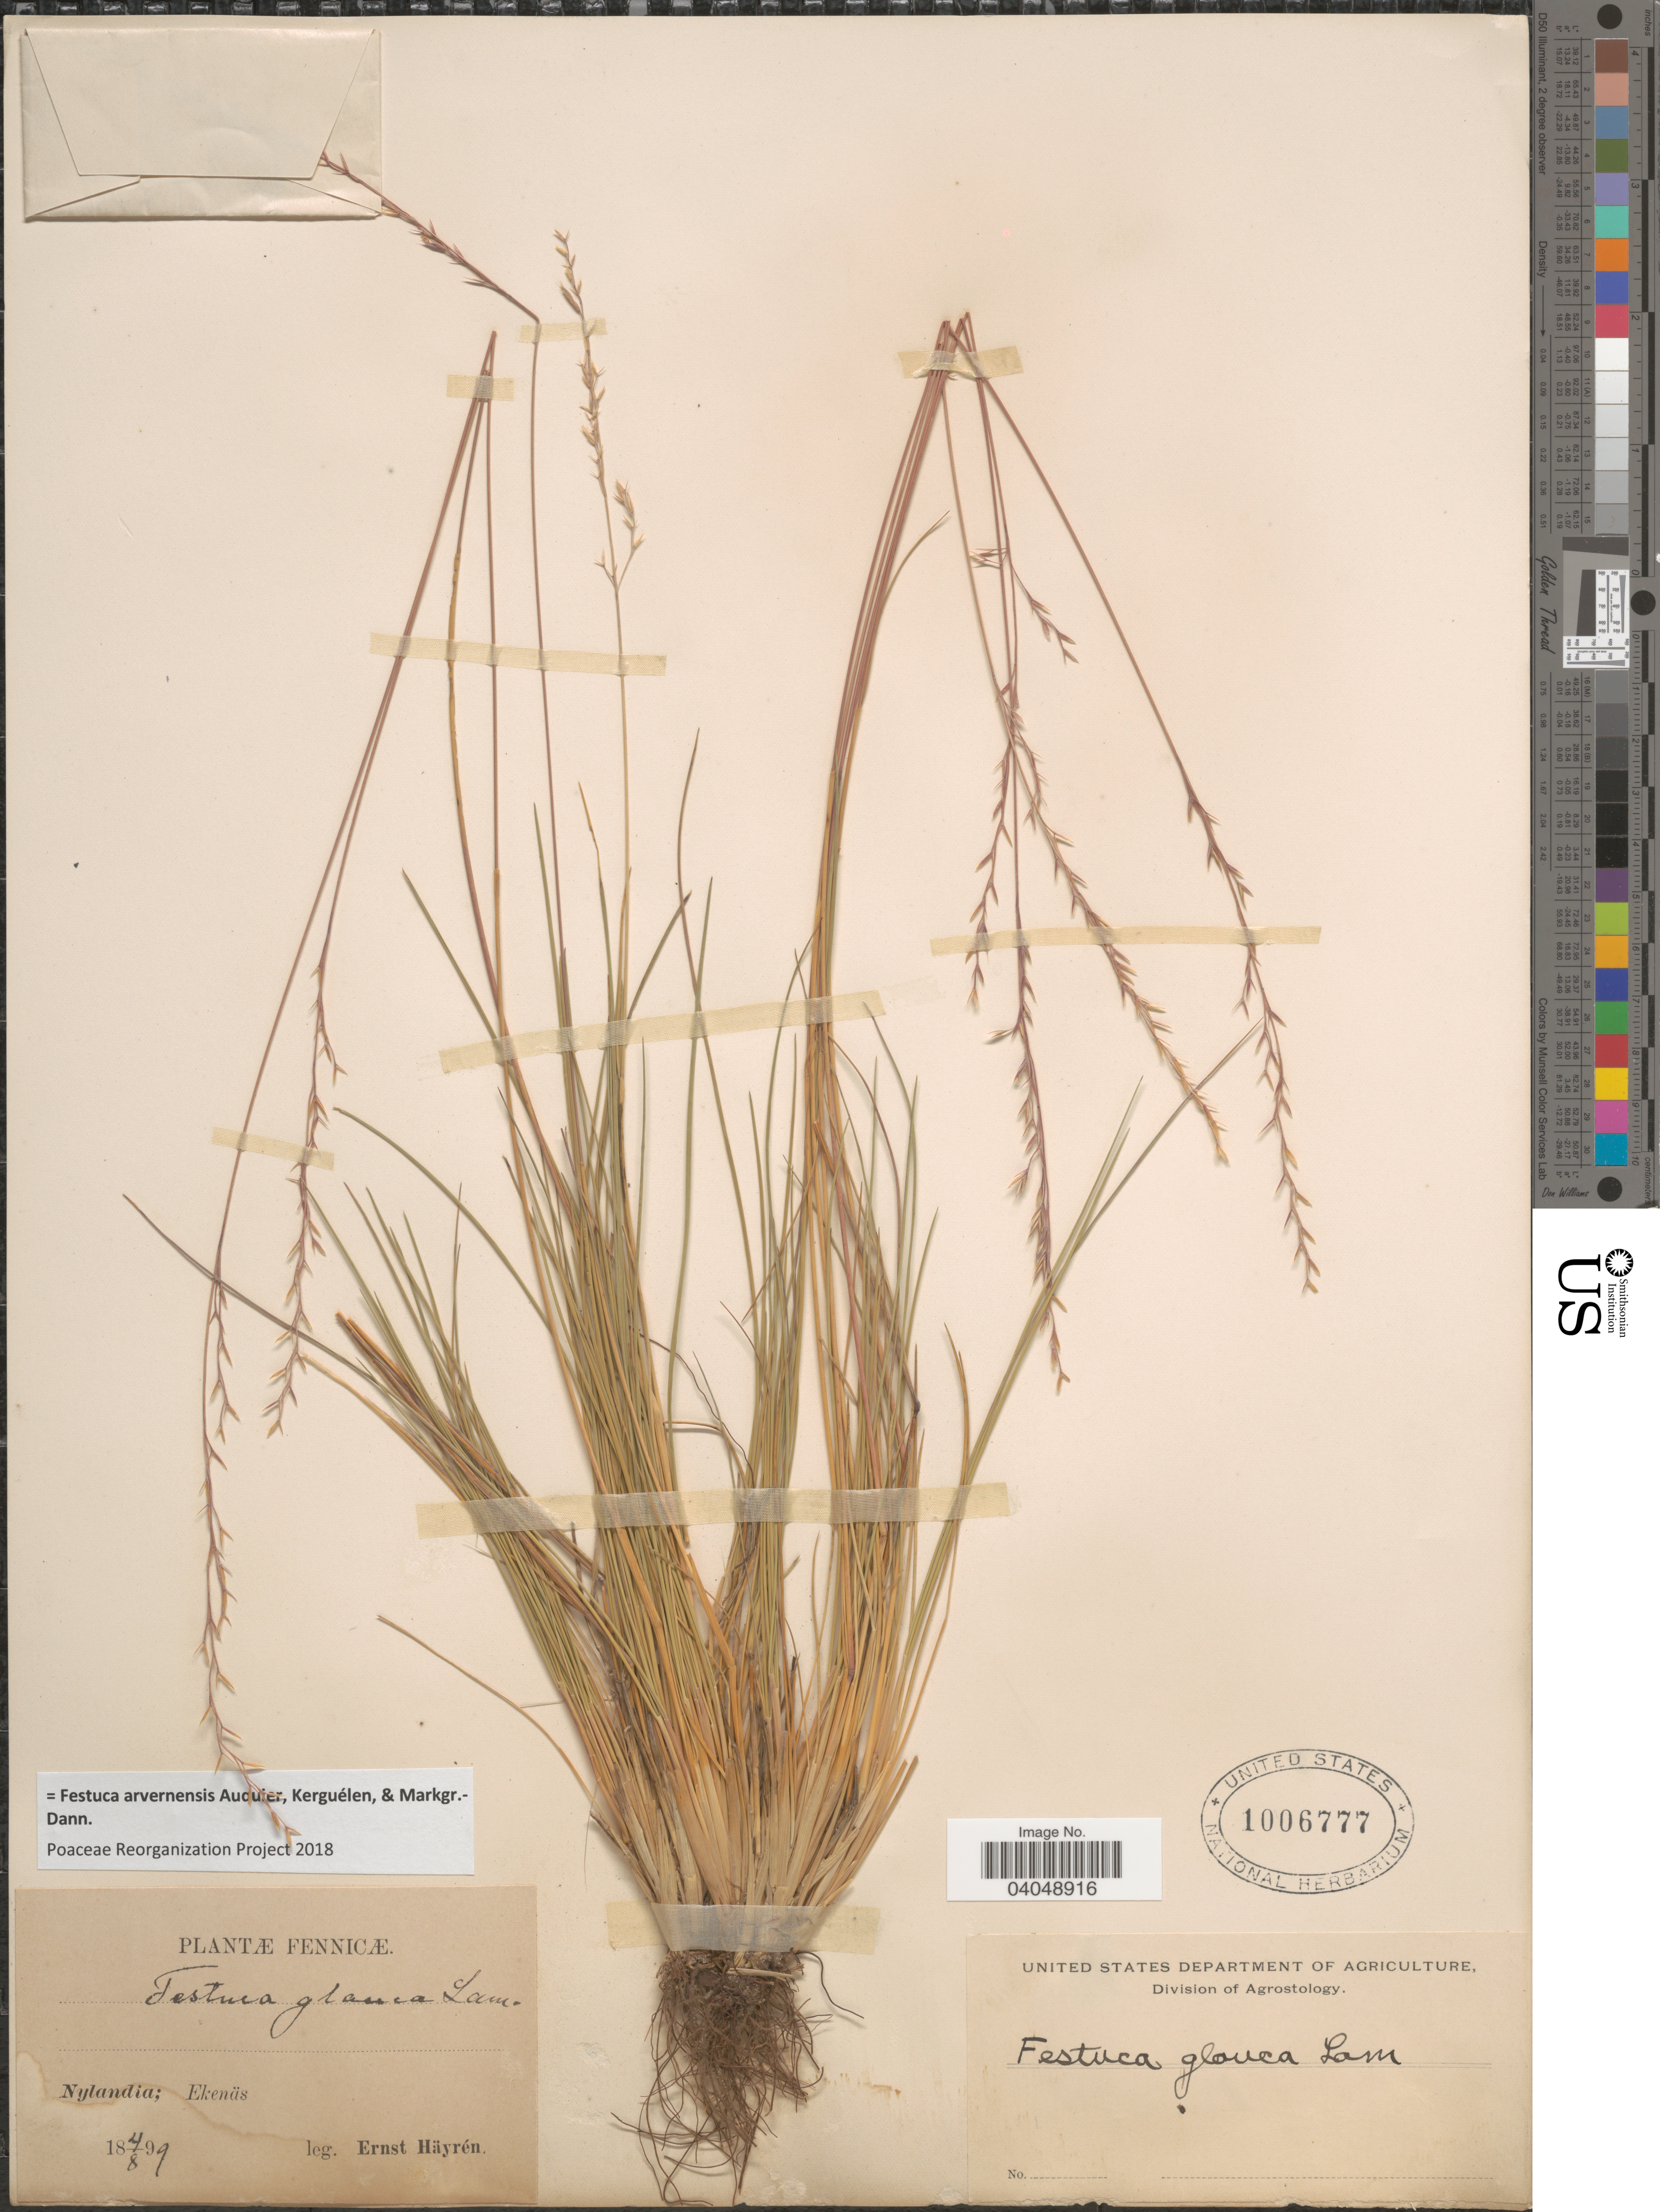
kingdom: Plantae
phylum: Tracheophyta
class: Liliopsida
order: Poales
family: Poaceae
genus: Festuca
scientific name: Festuca arvernensis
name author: Auquier et al.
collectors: E. Hayren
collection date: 1899-08-04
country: Finland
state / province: Itä-Uusimaa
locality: Fennicæ. Nylandia; Ekenäs.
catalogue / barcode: US 1006777